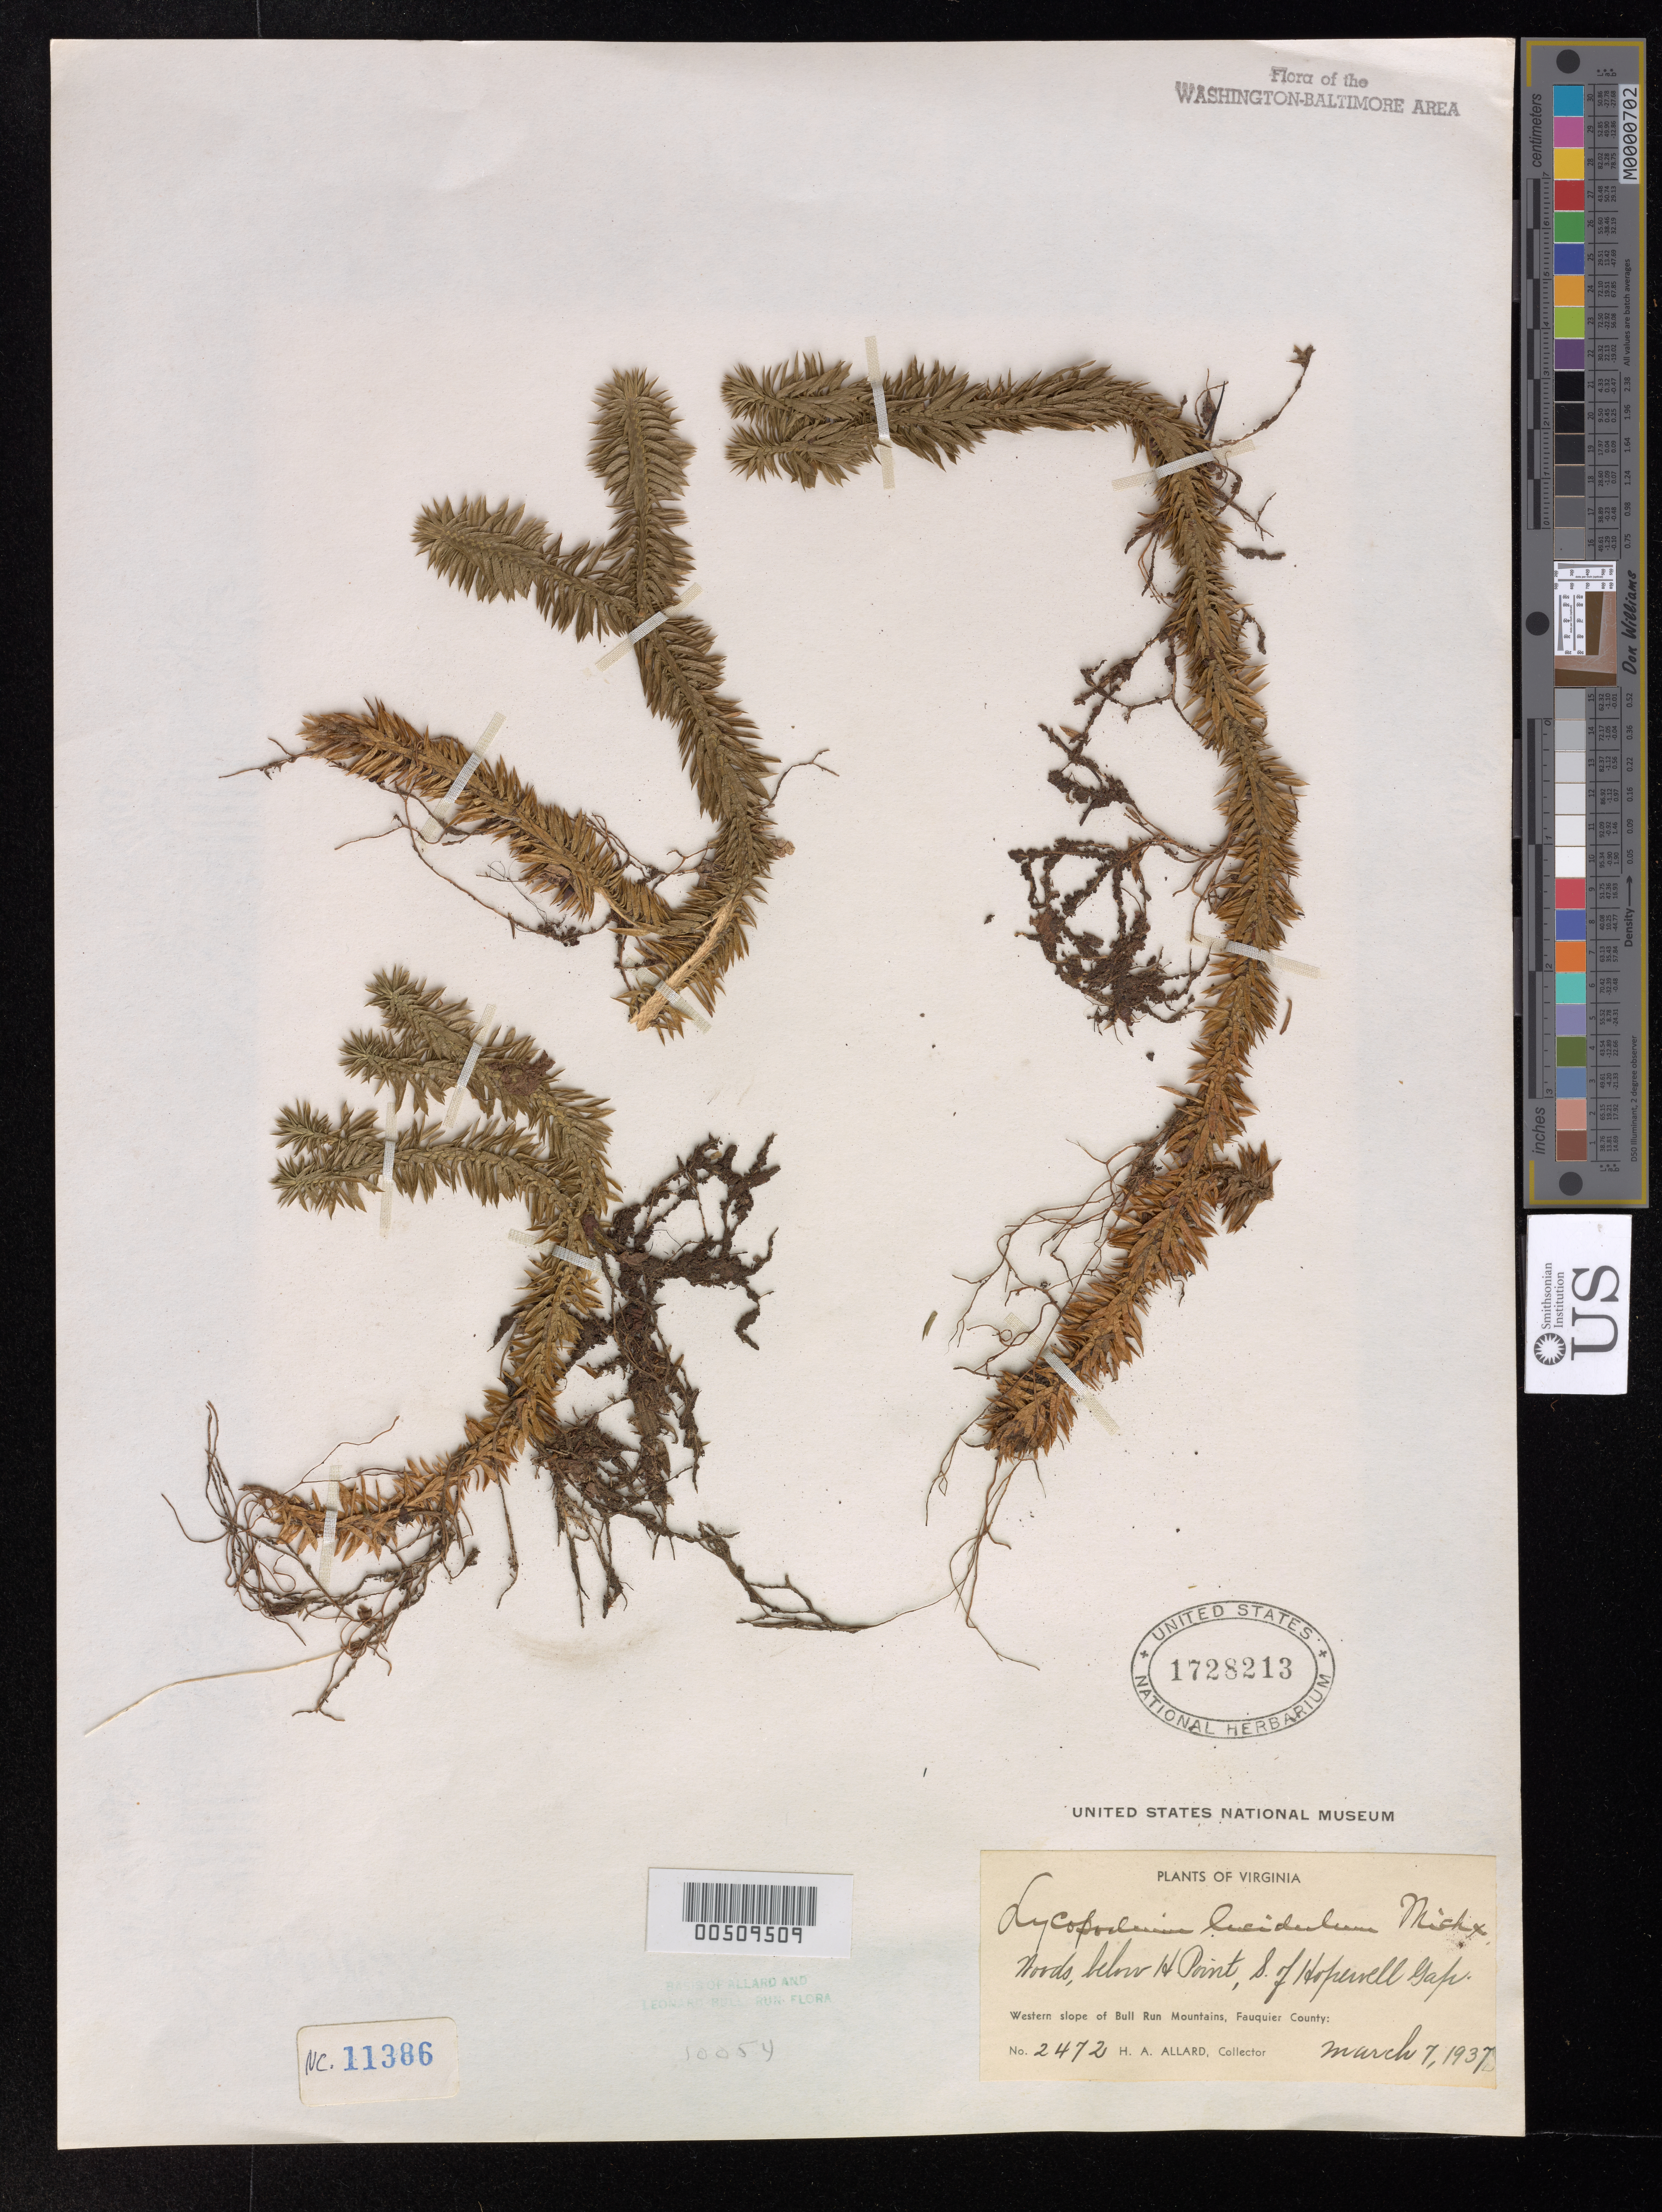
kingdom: Plantae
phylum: Tracheophyta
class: Lycopodiopsida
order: Lycopodiales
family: Lycopodiaceae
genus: Huperzia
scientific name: Huperzia lucidula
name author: (Michx.) Trevis.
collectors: H. A. Allard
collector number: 2472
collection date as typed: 07 Mar 1937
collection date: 1937-03-07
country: United States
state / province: Virginia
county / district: Fauquier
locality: Bull Run Mountains, S of Hopewell Gap, below High Point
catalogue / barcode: US 1728213